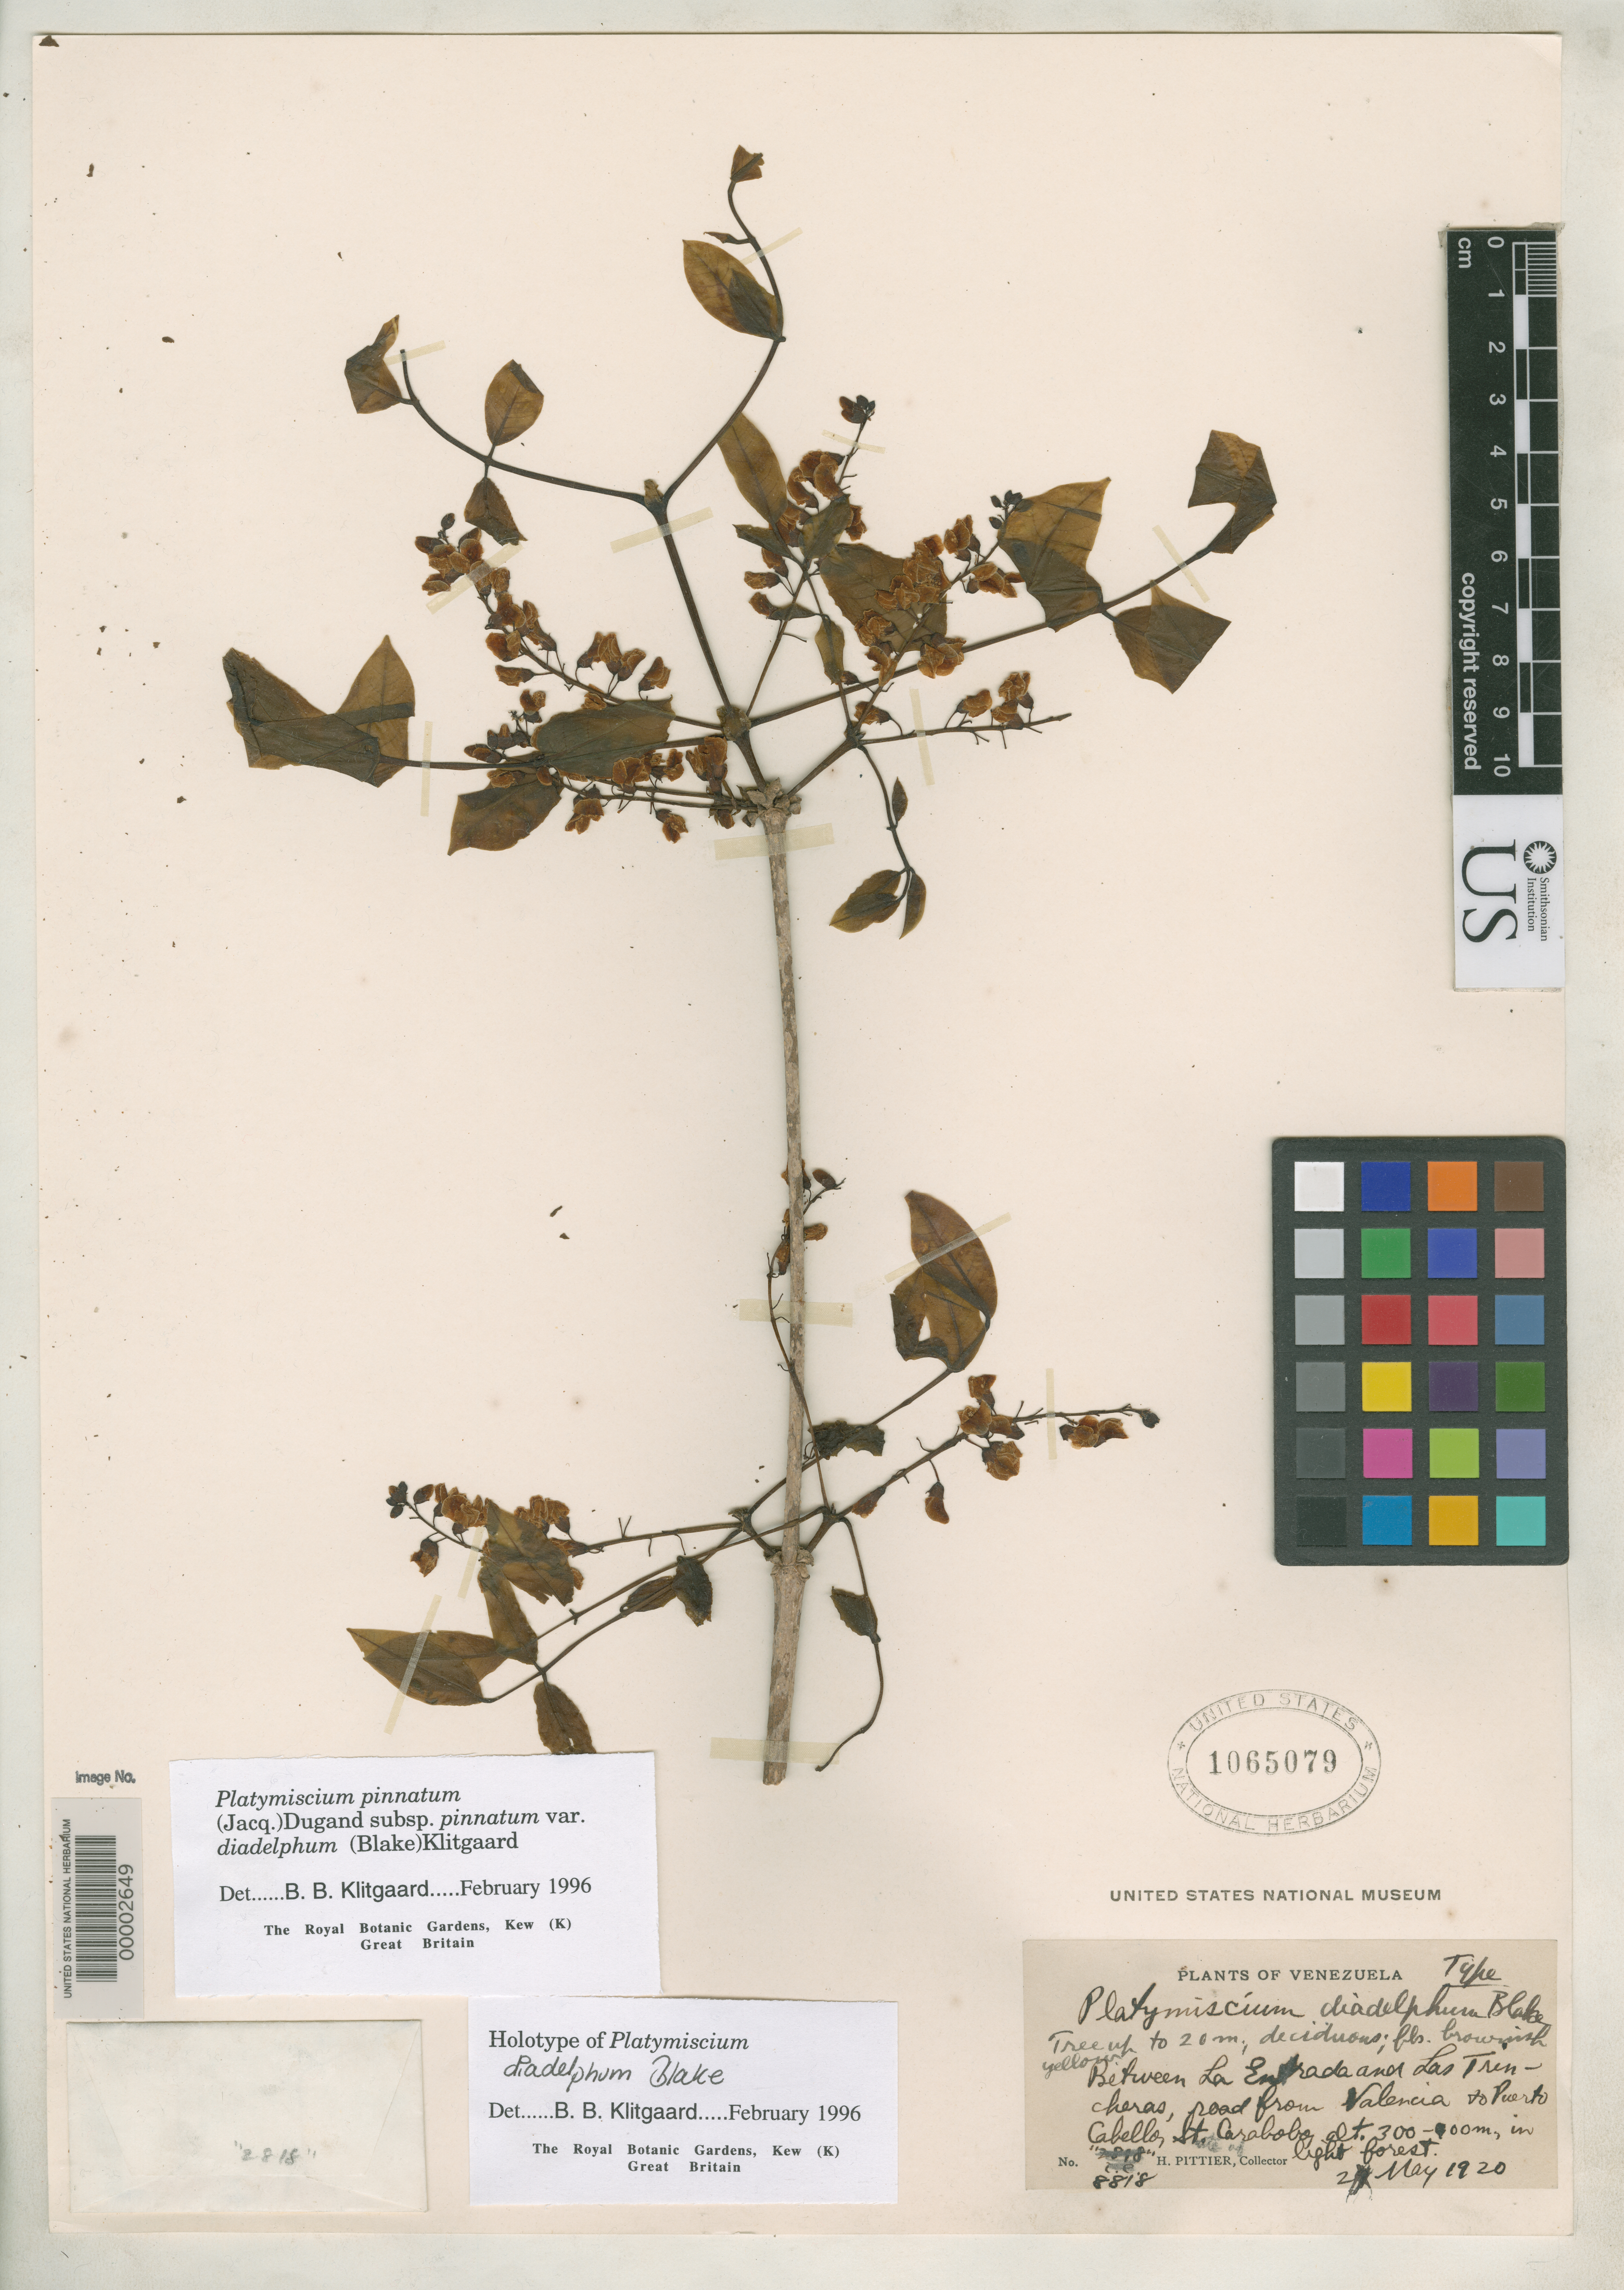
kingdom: Plantae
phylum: Tracheophyta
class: Magnoliopsida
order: Fabales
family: Fabaceae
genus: Platymiscium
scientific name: Platymiscium diadelphum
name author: S.F. Blake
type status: Holotype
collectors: H. F. Pittier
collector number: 8818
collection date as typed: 02 May 1910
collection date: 1910-05-02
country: Venezuela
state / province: Carabobo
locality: Between La Antrada and Las Trincheras, from Valencia to Puerto Cabello.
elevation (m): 300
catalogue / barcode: US 1065079